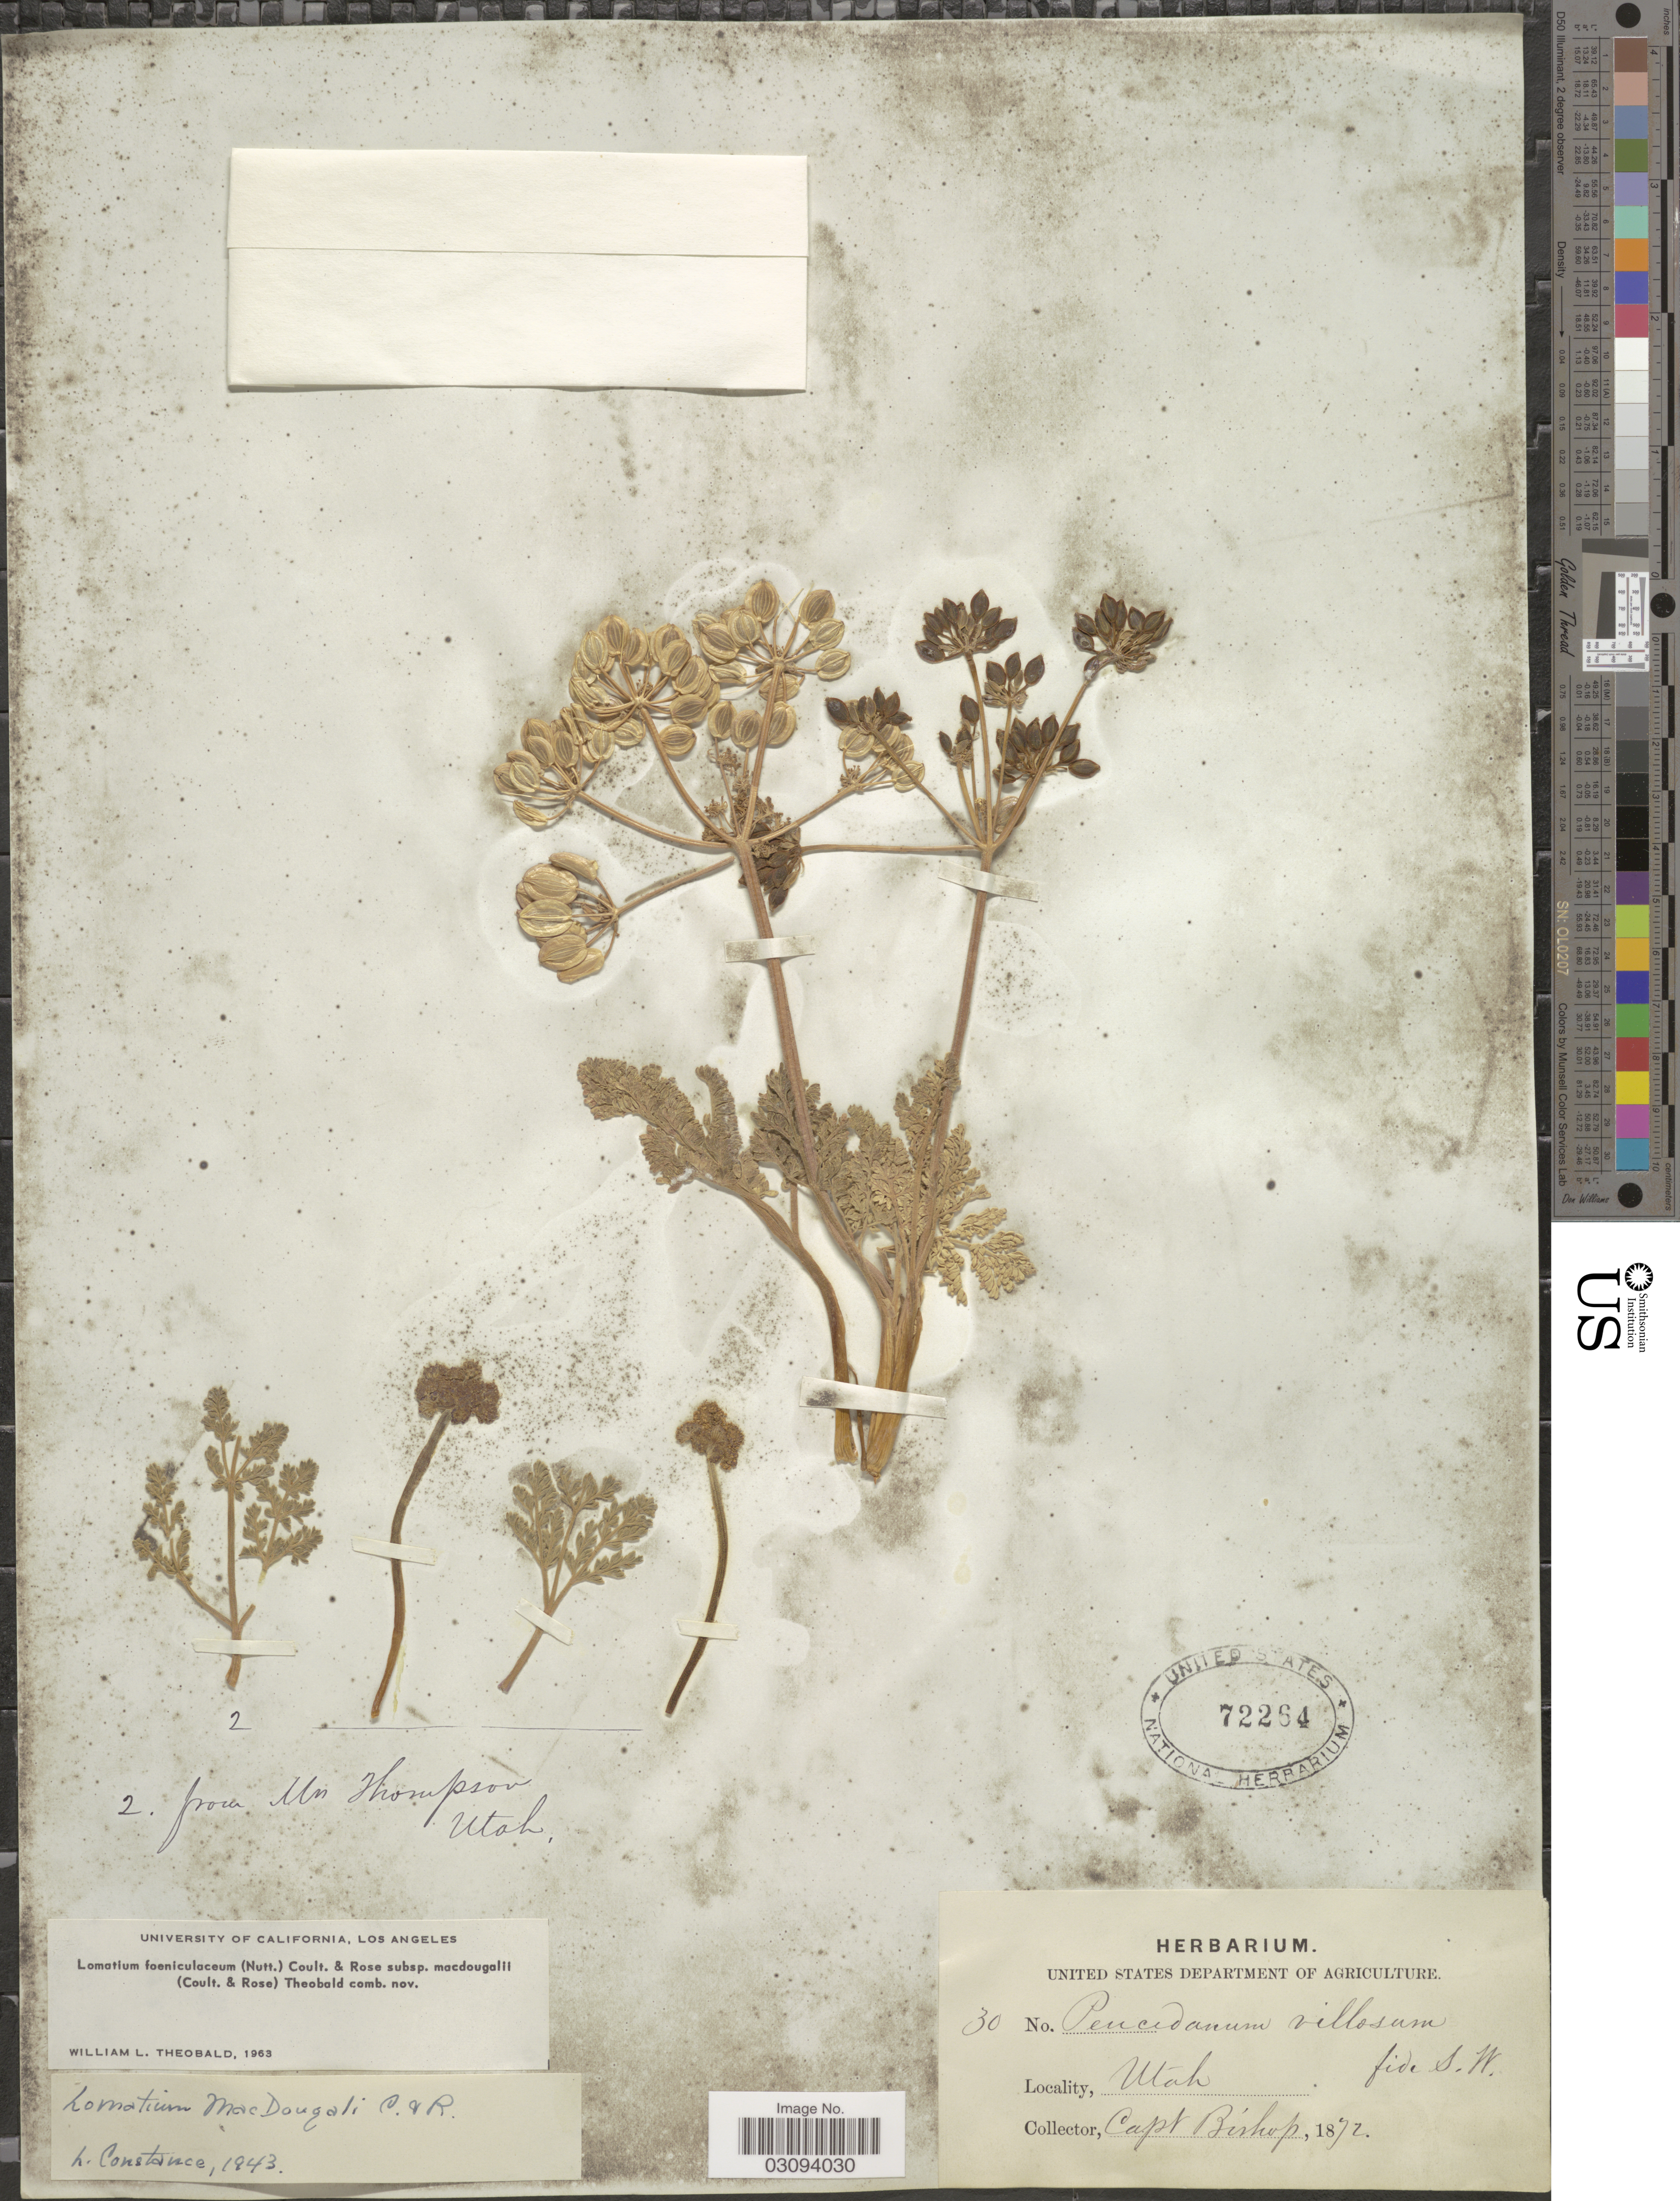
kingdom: Plantae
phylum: Tracheophyta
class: Magnoliopsida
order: Apiales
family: Apiaceae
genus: Lomatium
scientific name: Lomatium foeniculaceum subsp. macdougalii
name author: (J.M. Coult. & Rose) W.L. Theob.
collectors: F. M. Bishop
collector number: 30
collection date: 1872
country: United States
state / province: Utah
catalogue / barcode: US 72264